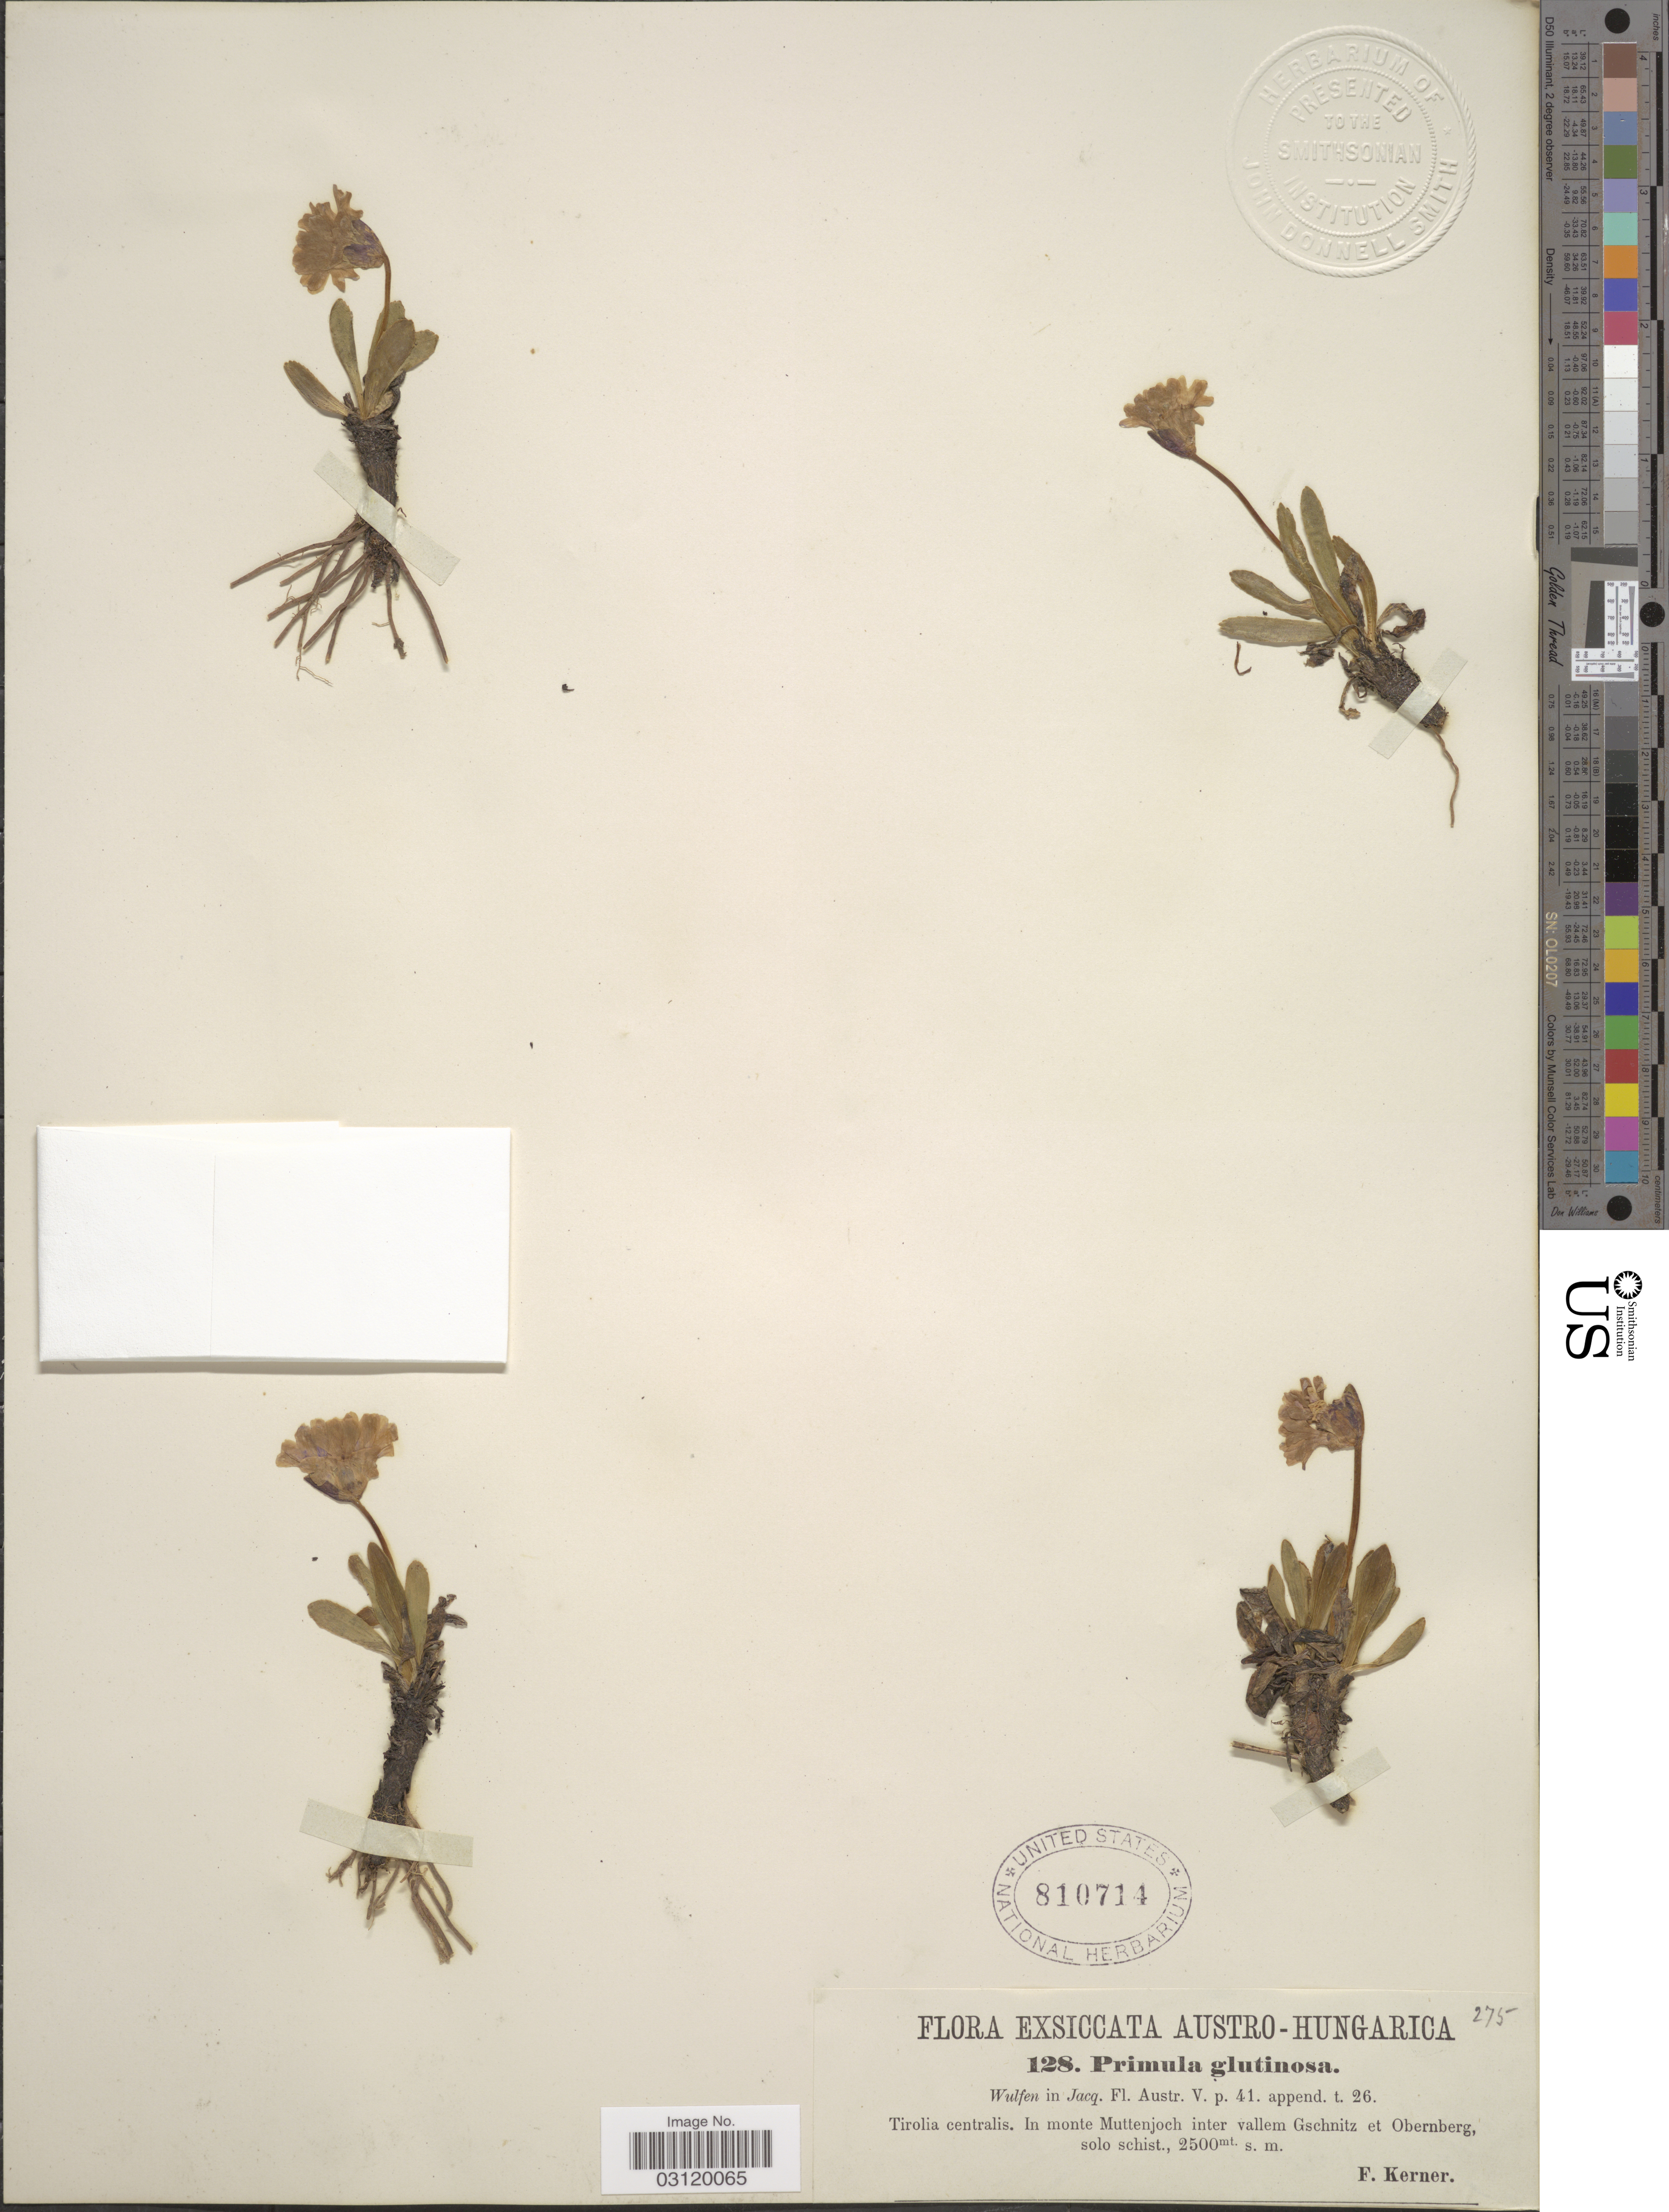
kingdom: Plantae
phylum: Tracheophyta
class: Magnoliopsida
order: Ericales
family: Primulaceae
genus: Primula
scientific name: Primula glutinosa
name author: Wulfen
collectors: F. Kerner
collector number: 128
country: Austria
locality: Austro-Hungarica. Tirolia centralis. In monte Muttenjoch inter vallem Gschnitz et Obernberg.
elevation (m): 2500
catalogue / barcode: US 810714